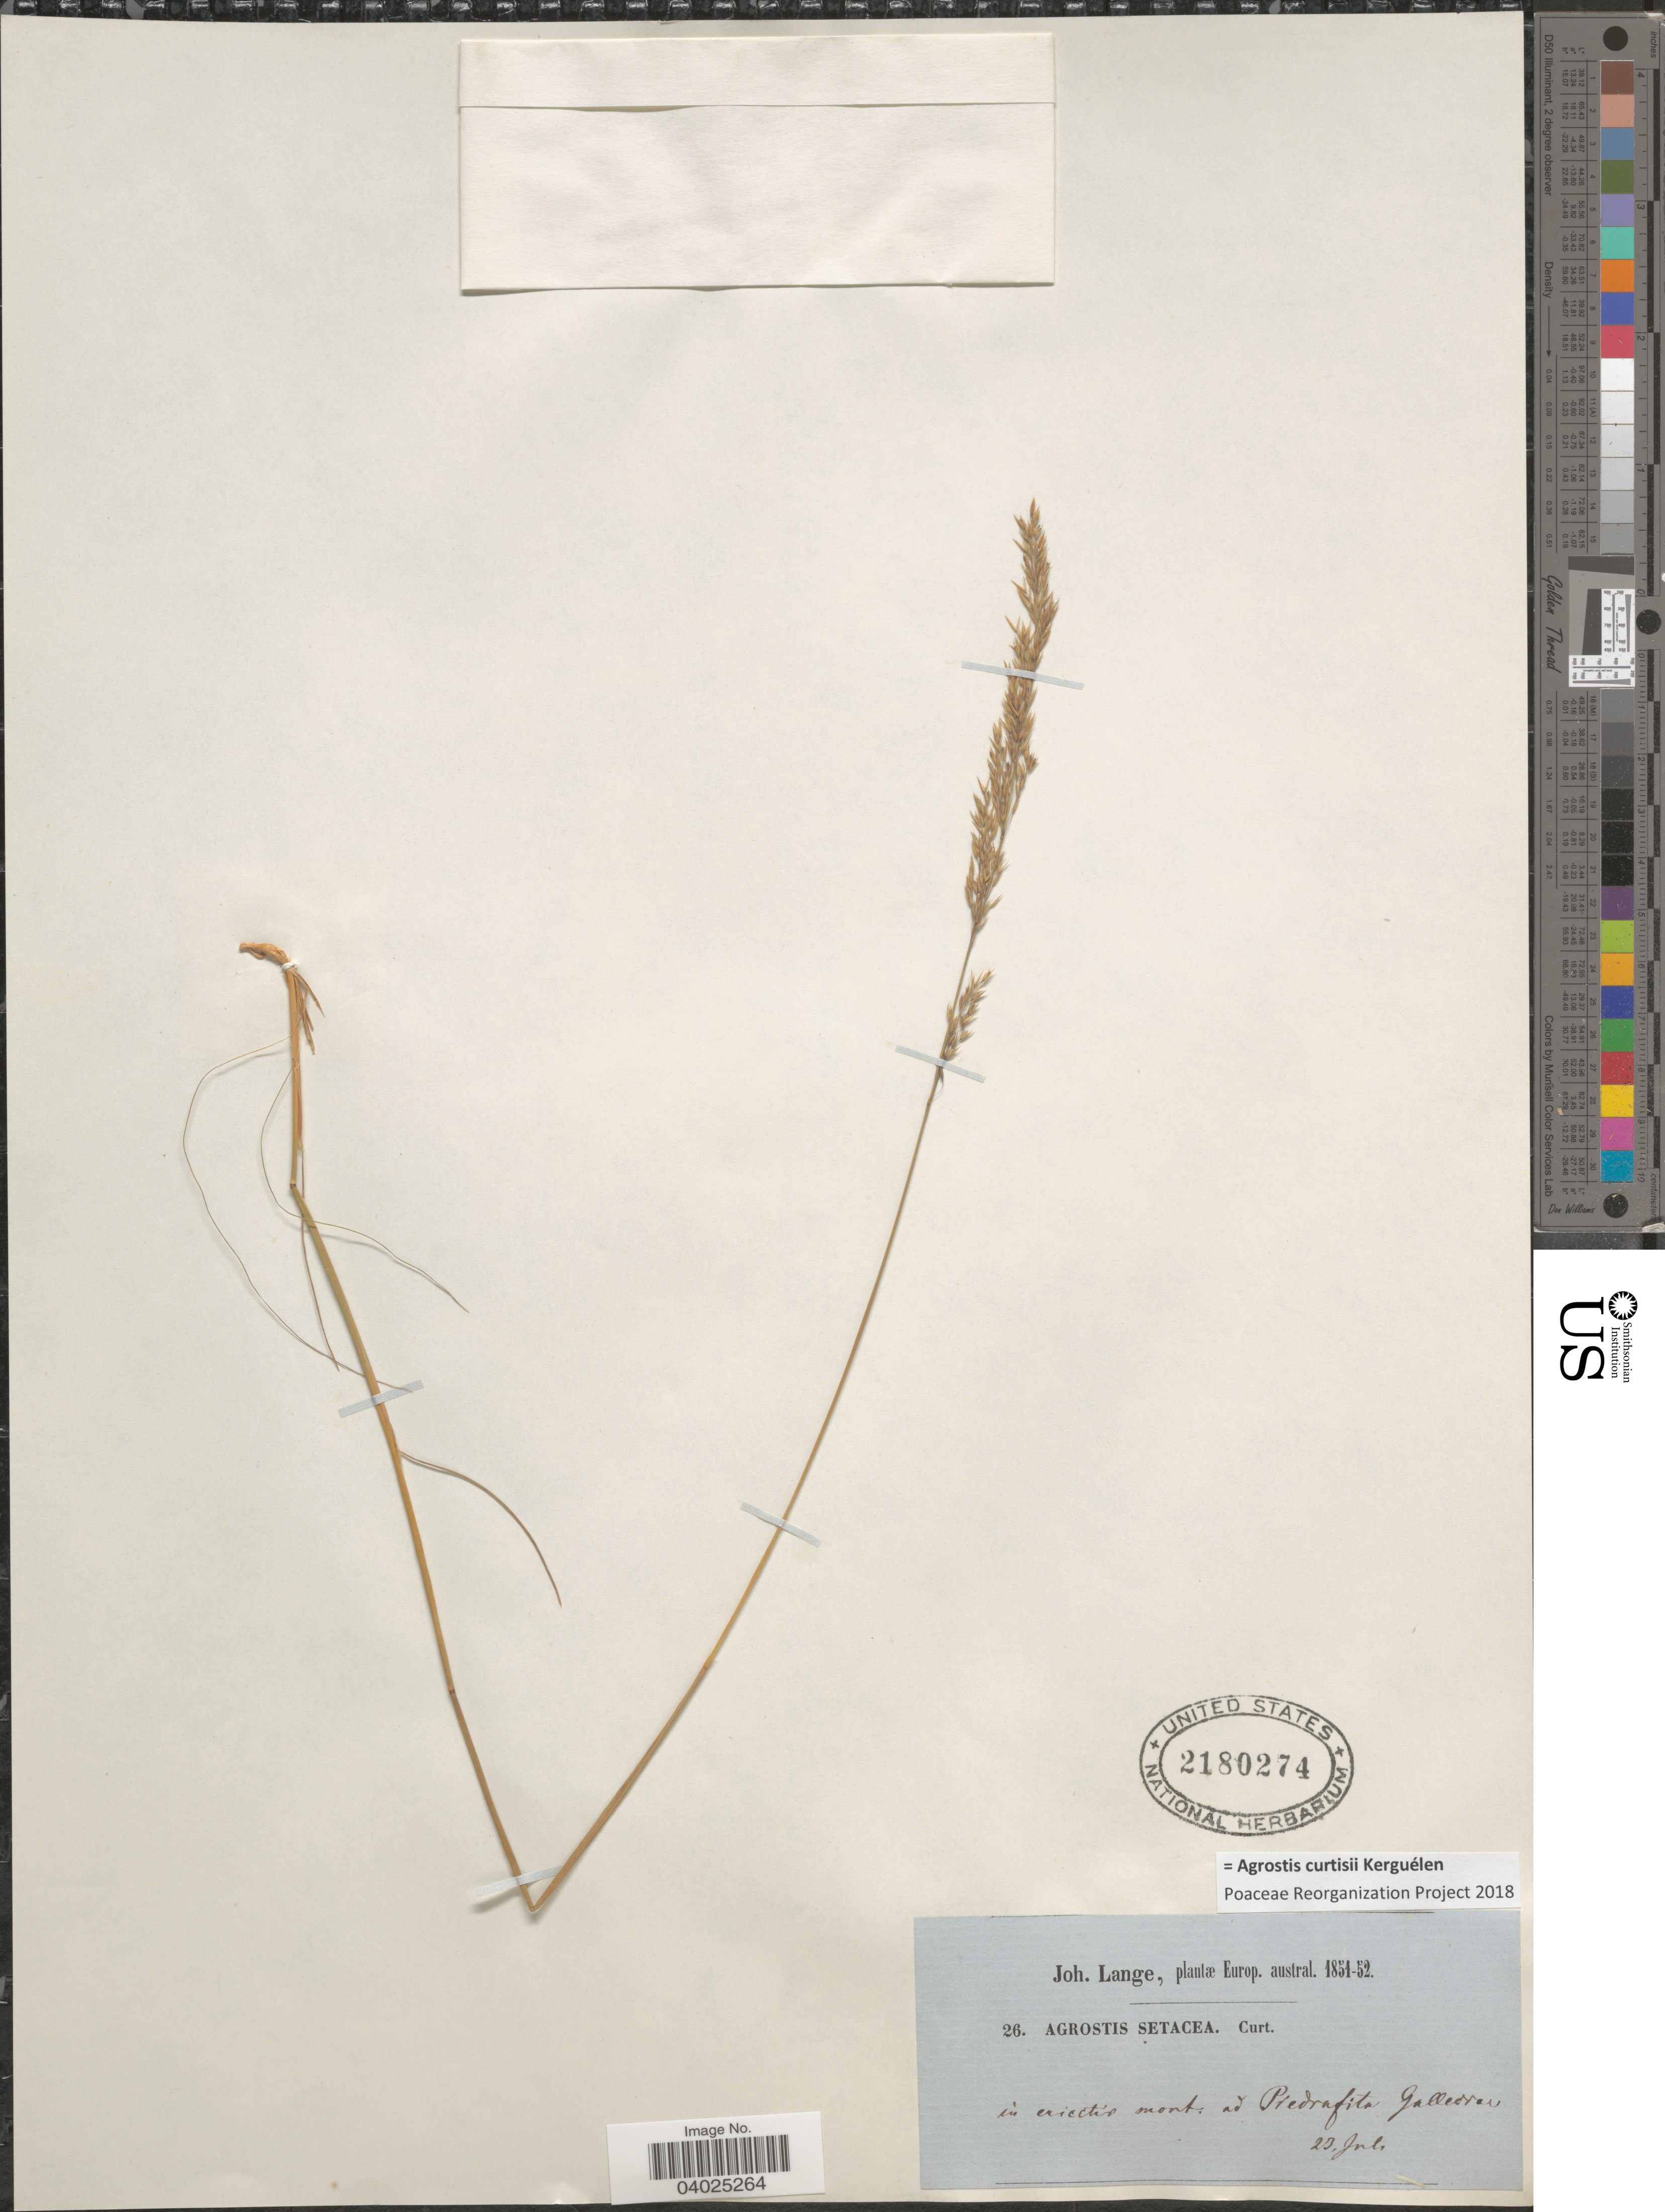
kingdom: Plantae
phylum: Tracheophyta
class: Liliopsida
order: Poales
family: Poaceae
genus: Alpagrostis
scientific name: Alpagrostis curtisii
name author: (Kerguélen) P.M. Peterson et al.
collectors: J. Lange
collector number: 26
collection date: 1851-06-23/1852-07-23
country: Spain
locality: In erictis mont: ad Piedrafita Gallesia.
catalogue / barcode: US 2180274